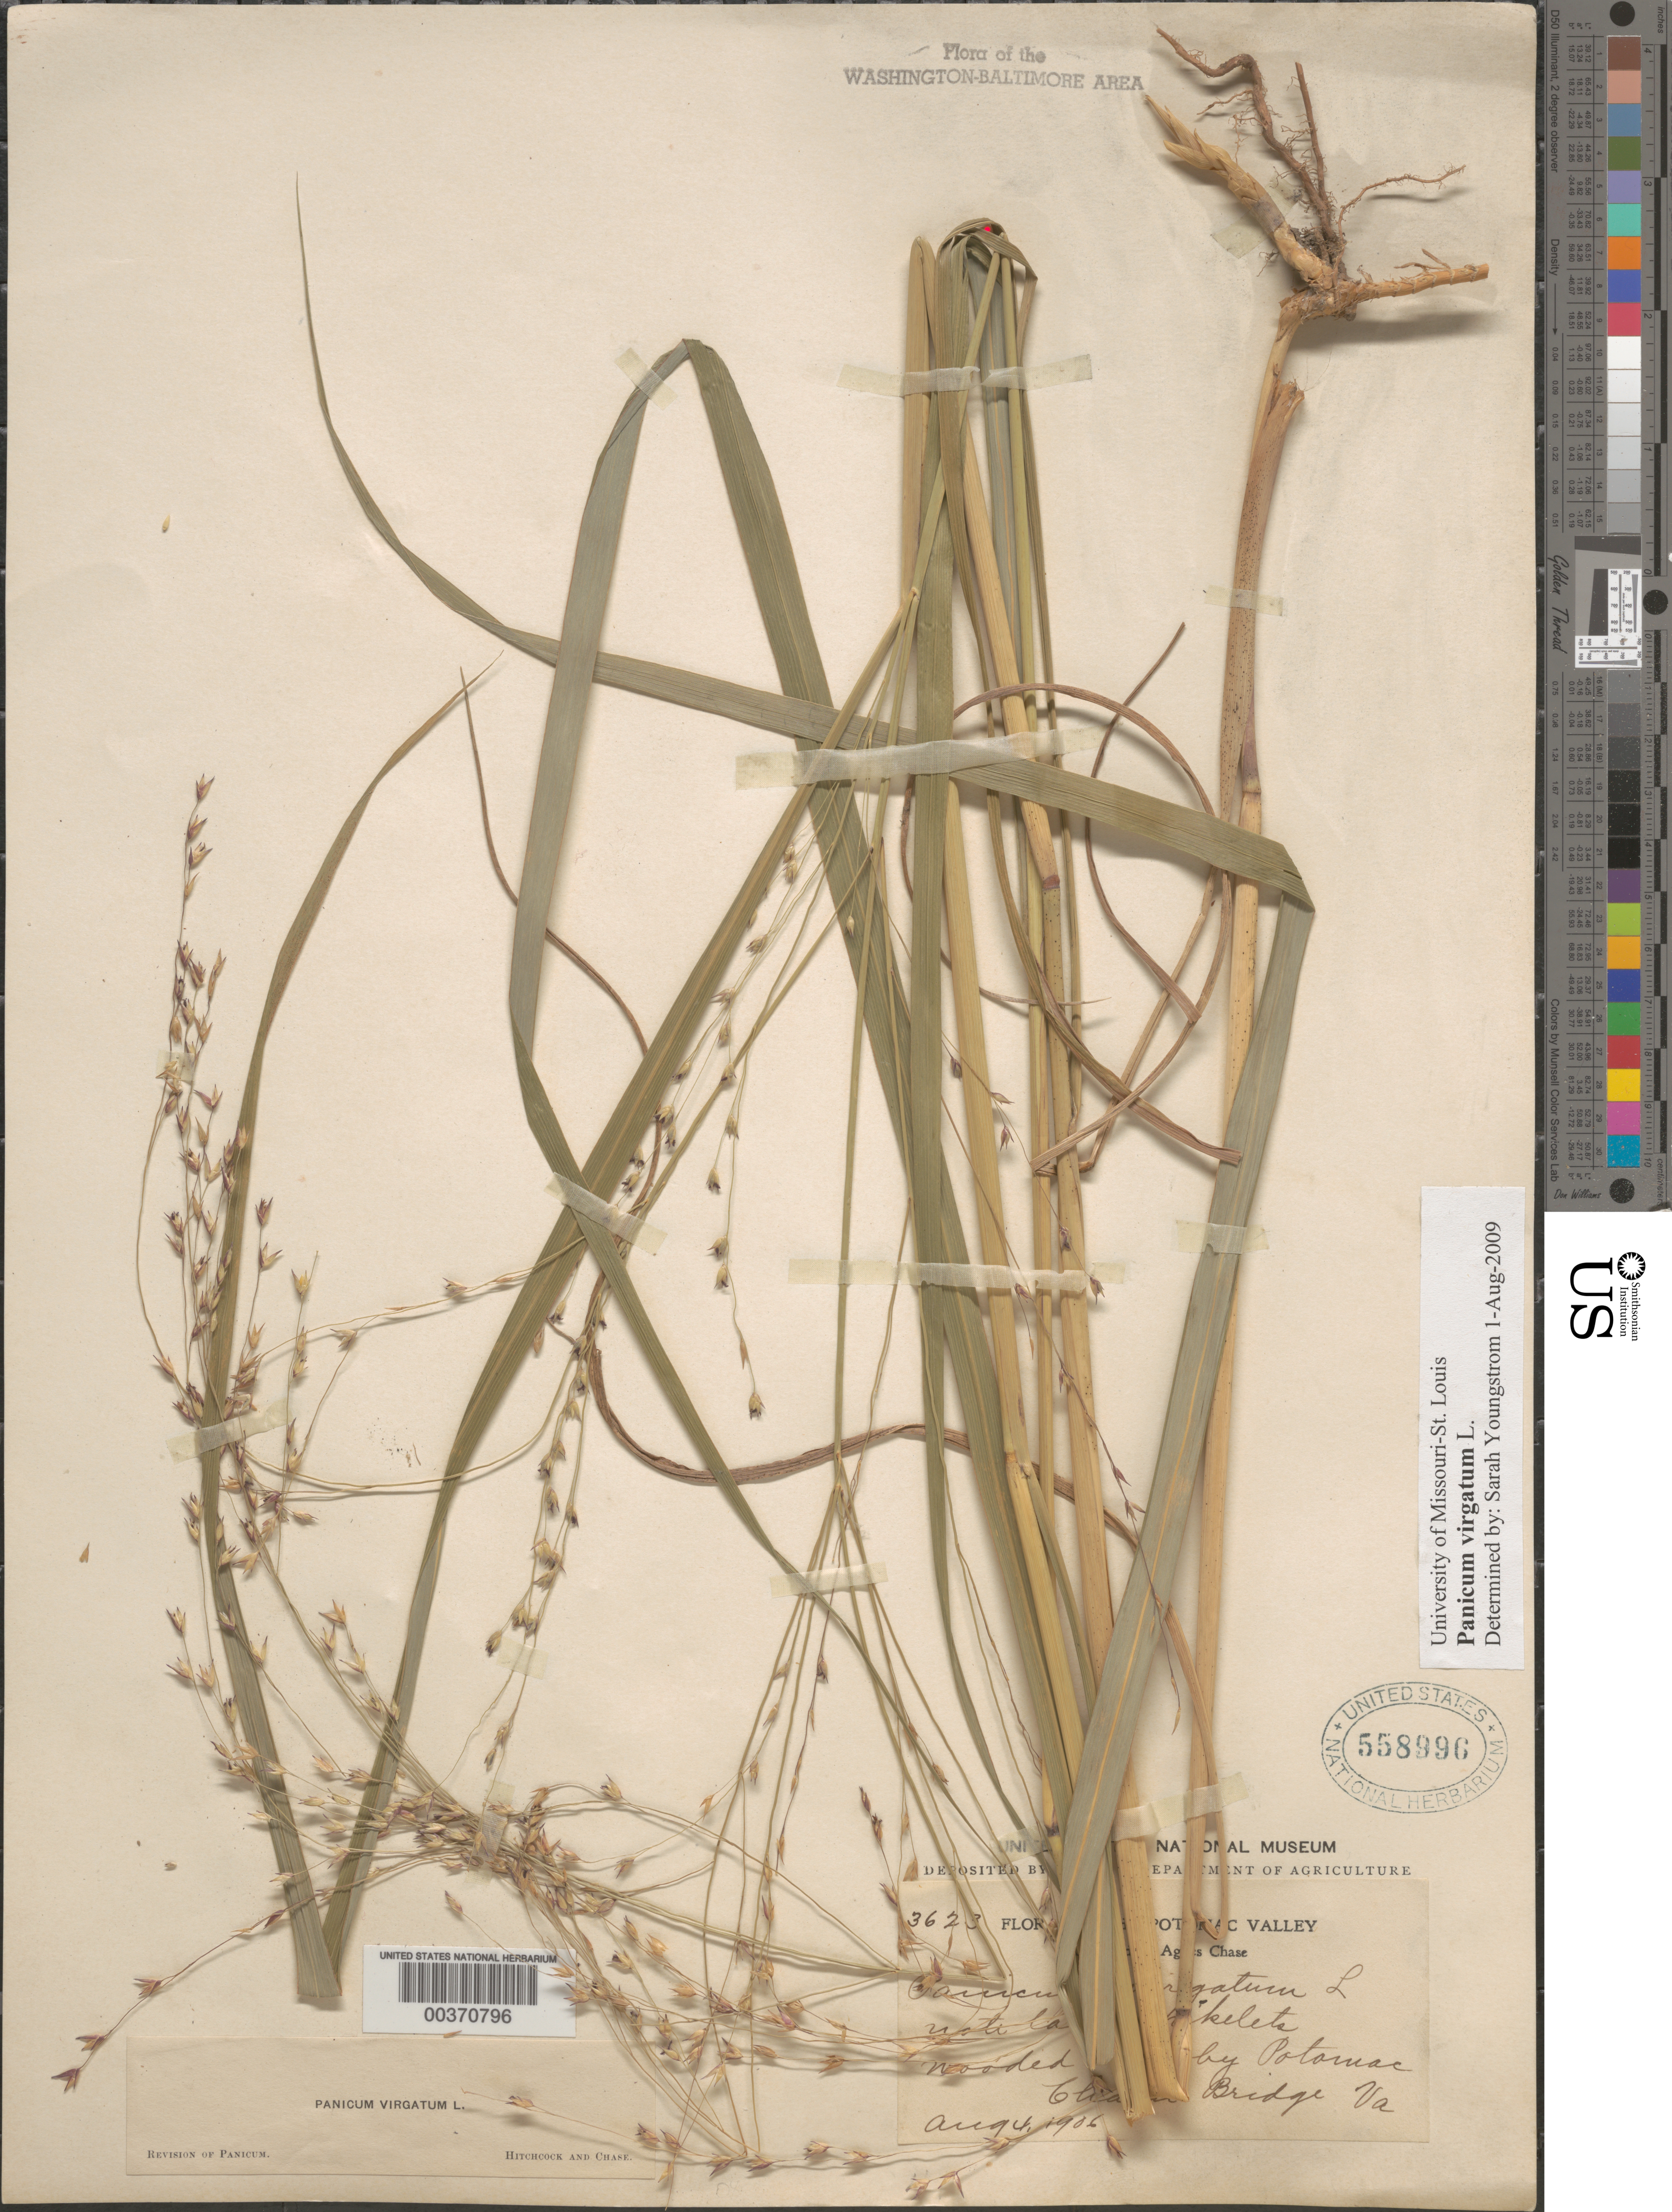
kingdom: Plantae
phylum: Tracheophyta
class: Liliopsida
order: Poales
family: Poaceae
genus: Panicum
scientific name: Panicum virgatum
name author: L.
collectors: A. Chase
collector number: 3623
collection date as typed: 04 Aug 1906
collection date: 1906-08-04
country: United States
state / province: Virginia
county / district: Fairfax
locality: Chain Bridge C. and O. Canal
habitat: Wooded hill by river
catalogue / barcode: US 558996